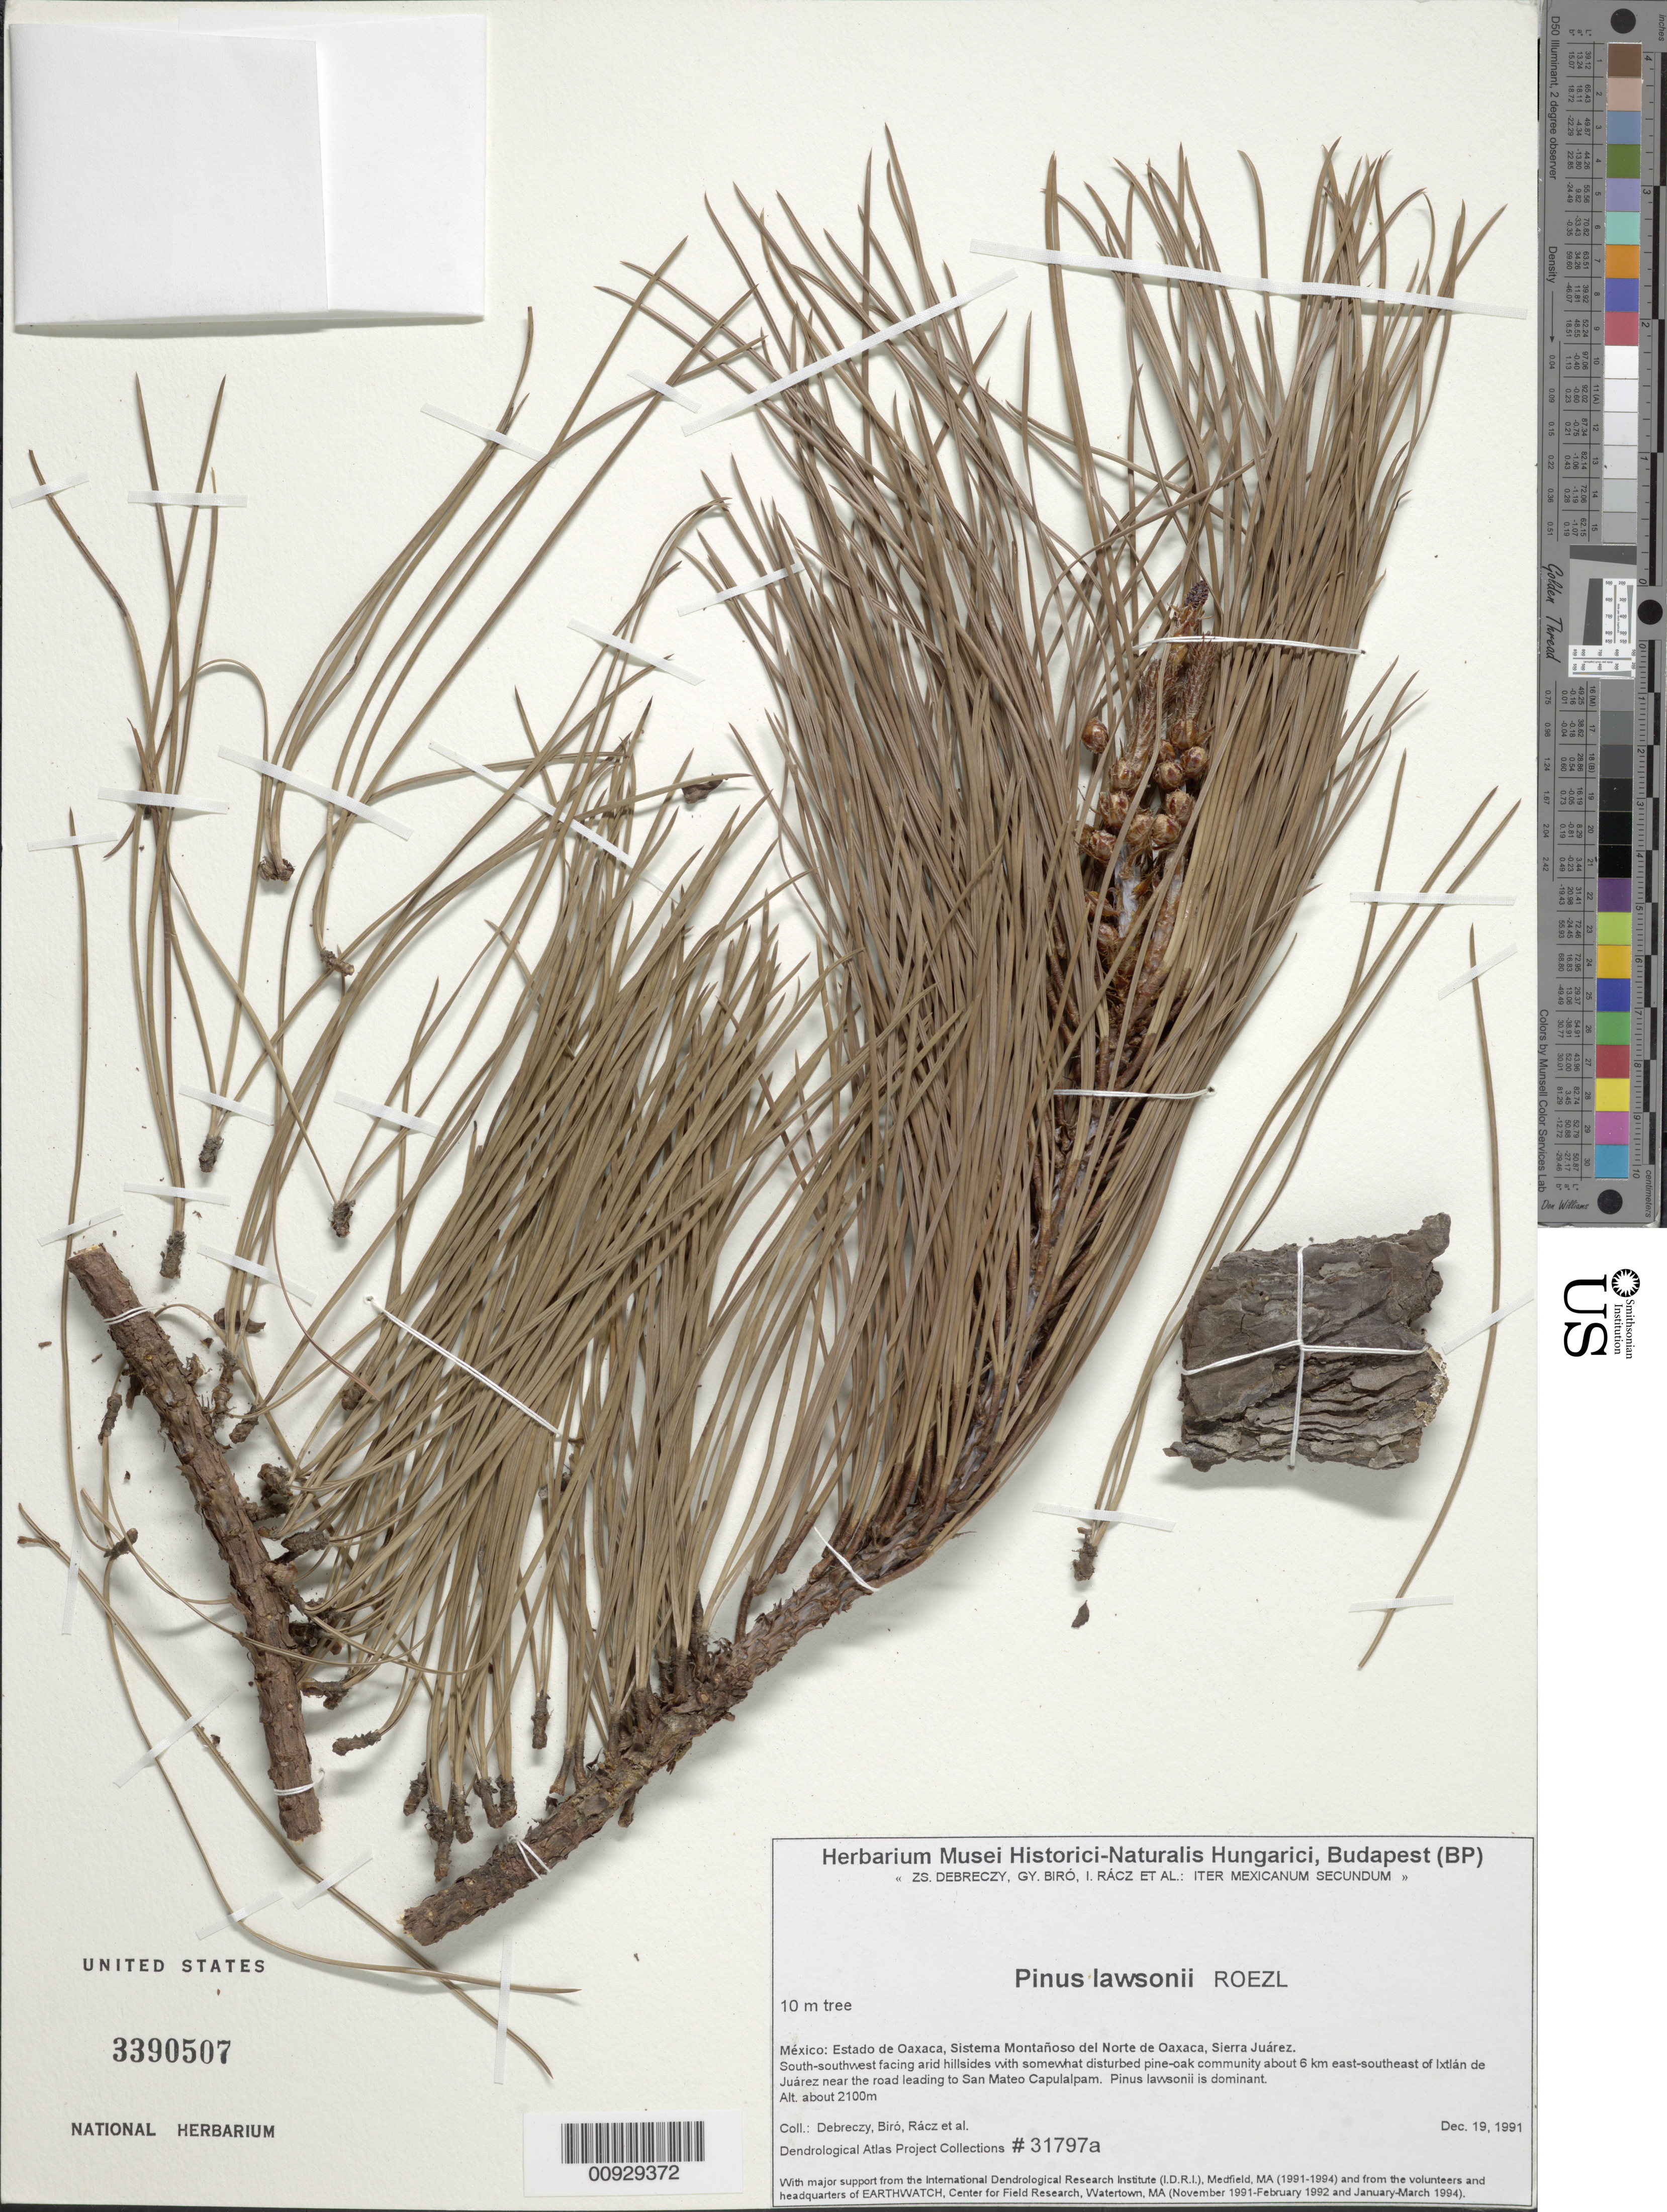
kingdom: Plantae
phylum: Tracheophyta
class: Pinopsida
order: Pinales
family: Pinaceae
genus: Pinus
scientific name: Pinus lawsonii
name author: Roezl ex Gordon & Glend.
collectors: Z. Debreczy, G. Biro, I. Rácz & et al.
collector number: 31797 a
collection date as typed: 19 Dec 1991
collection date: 1991-12-19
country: Mexico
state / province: Oaxaca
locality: Sistema Montañoso del Norte de Oaxaca, Sierra Juárez. South-southwest facing arid hillsides about 6 km. east-southeast of Ixtlán de Juárez near the road leading to San Mateo Capulalpam.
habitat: South-southwest facing arid hillsides with somewhat disturbed pine-oak community. Pinus lawsonii is dominant.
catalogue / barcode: US 3390507